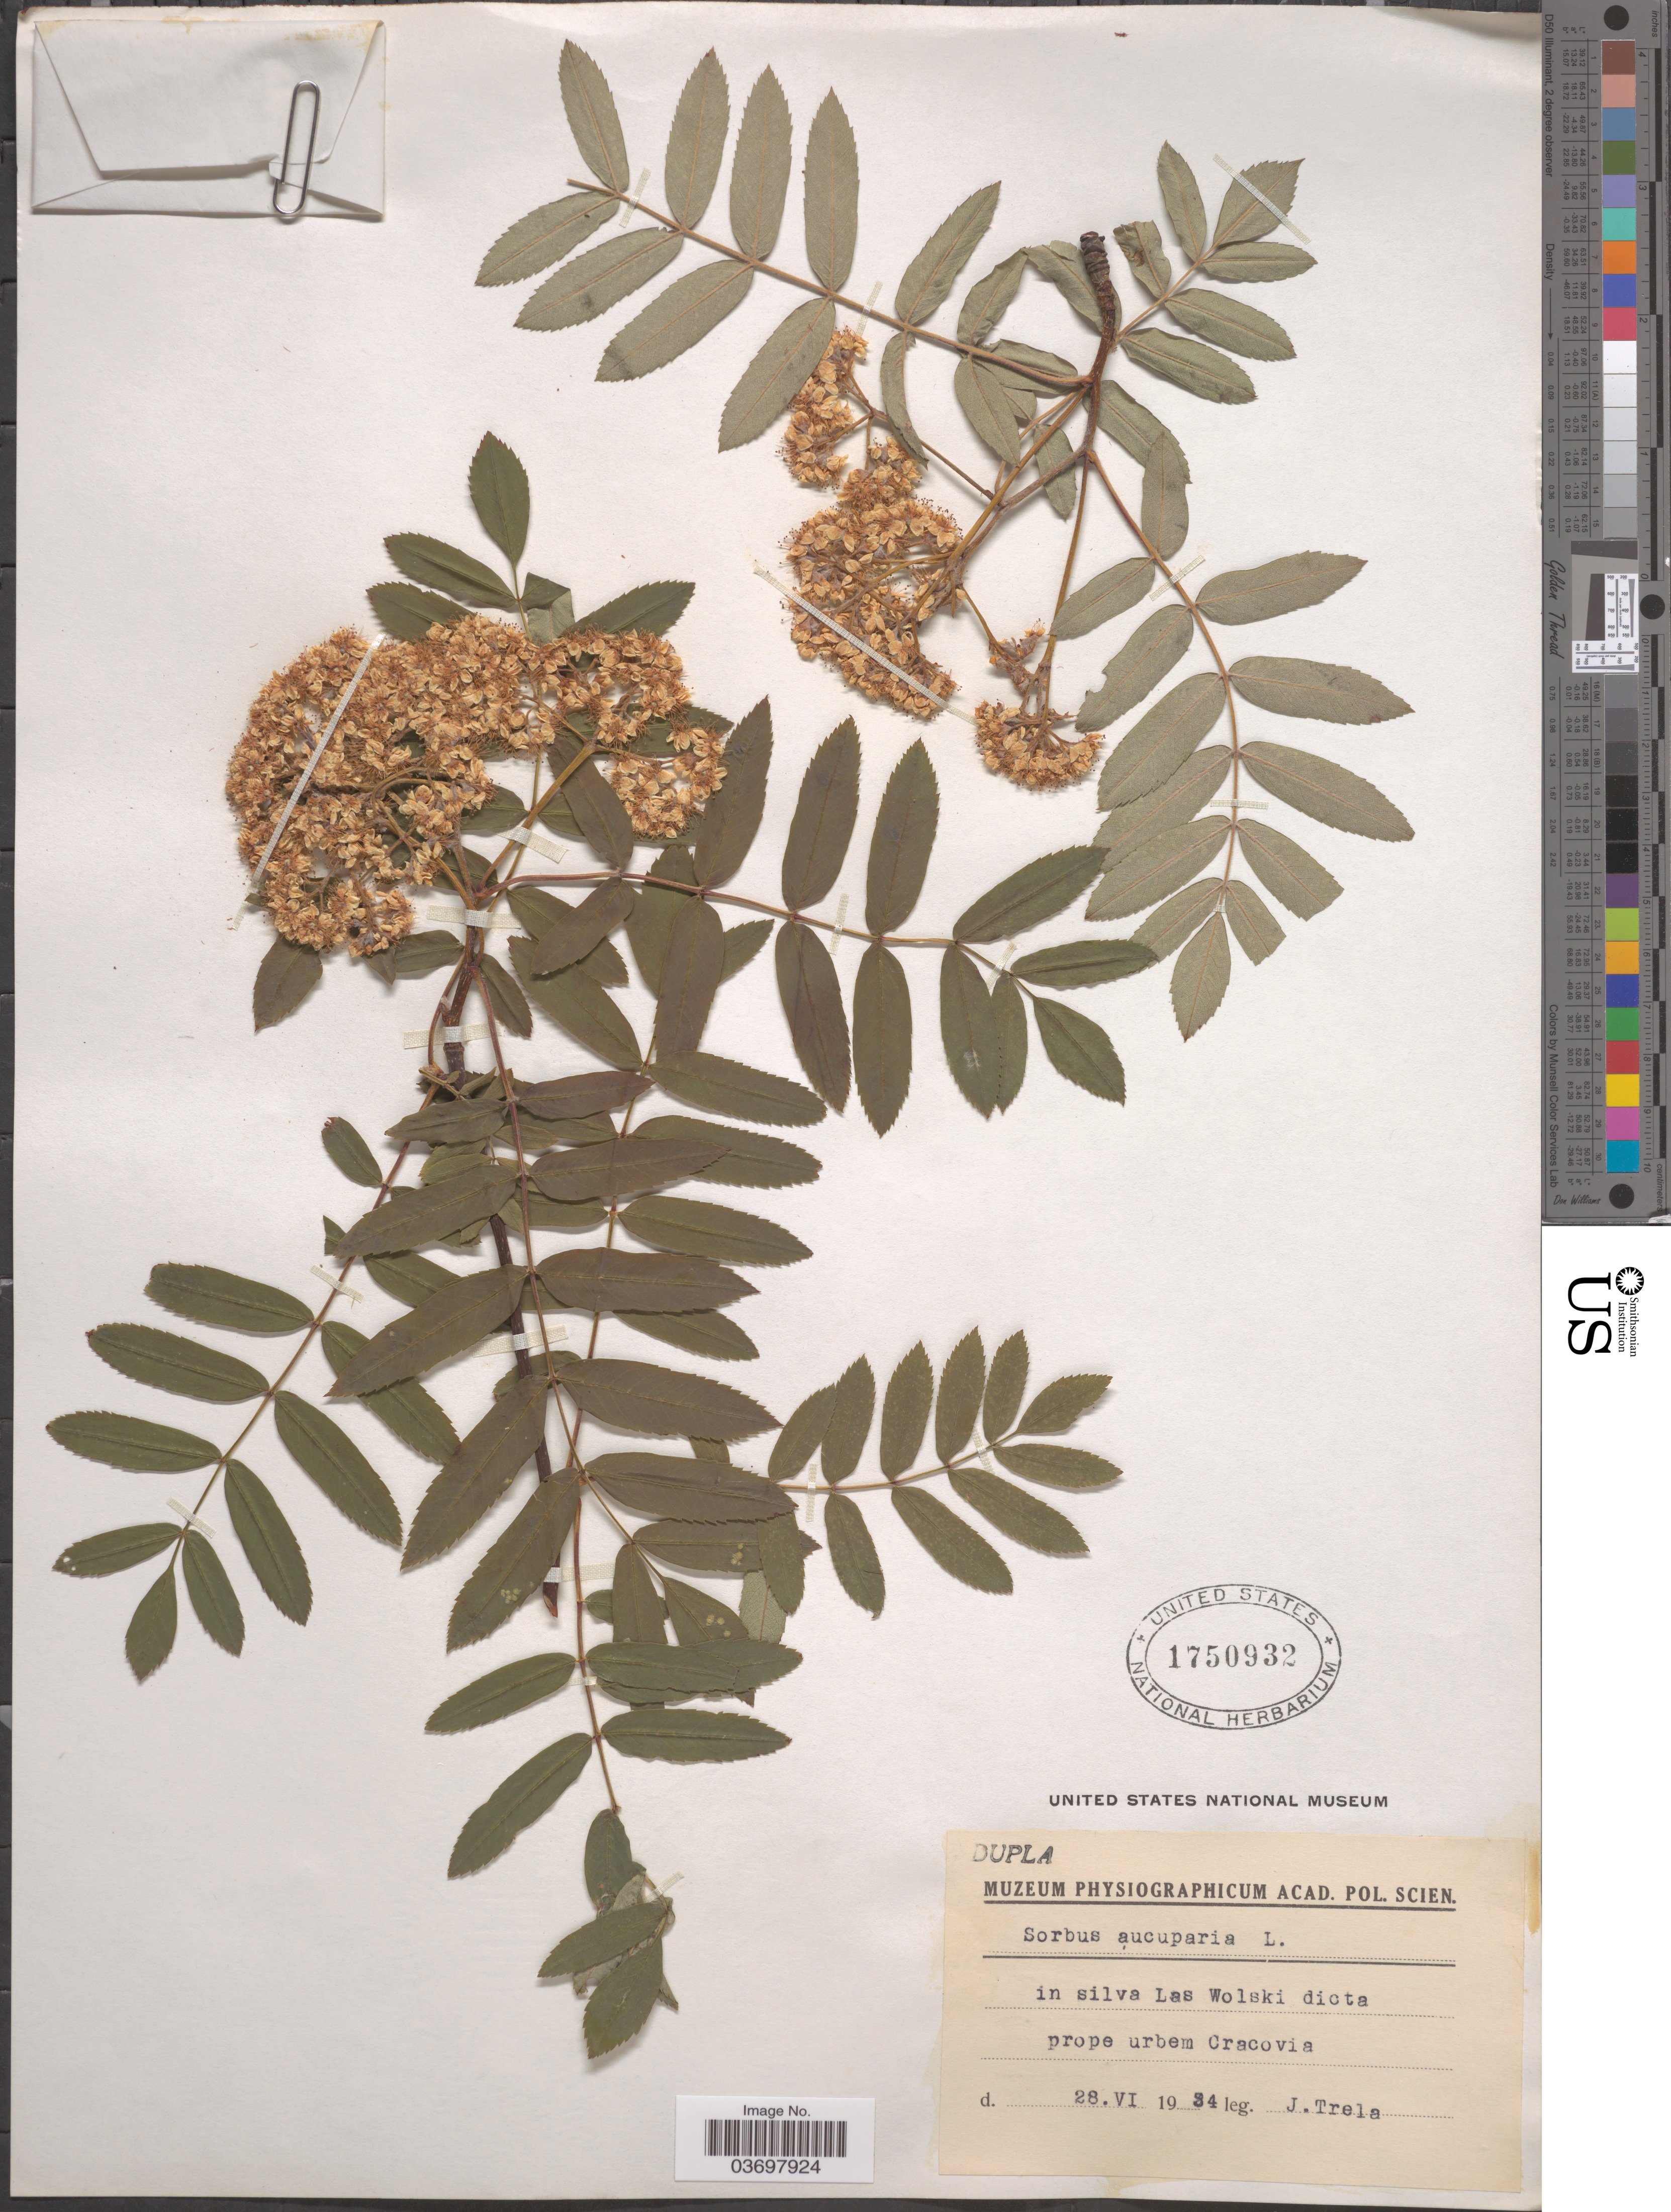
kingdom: Plantae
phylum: Tracheophyta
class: Magnoliopsida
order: Rosales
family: Rosaceae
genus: Sorbus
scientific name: Sorbus aucuparia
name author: L.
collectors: J. Trela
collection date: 1934-06-28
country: Poland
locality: In silva Las Wolski dicta prope urbem Cracovia.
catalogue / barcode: US 1750932